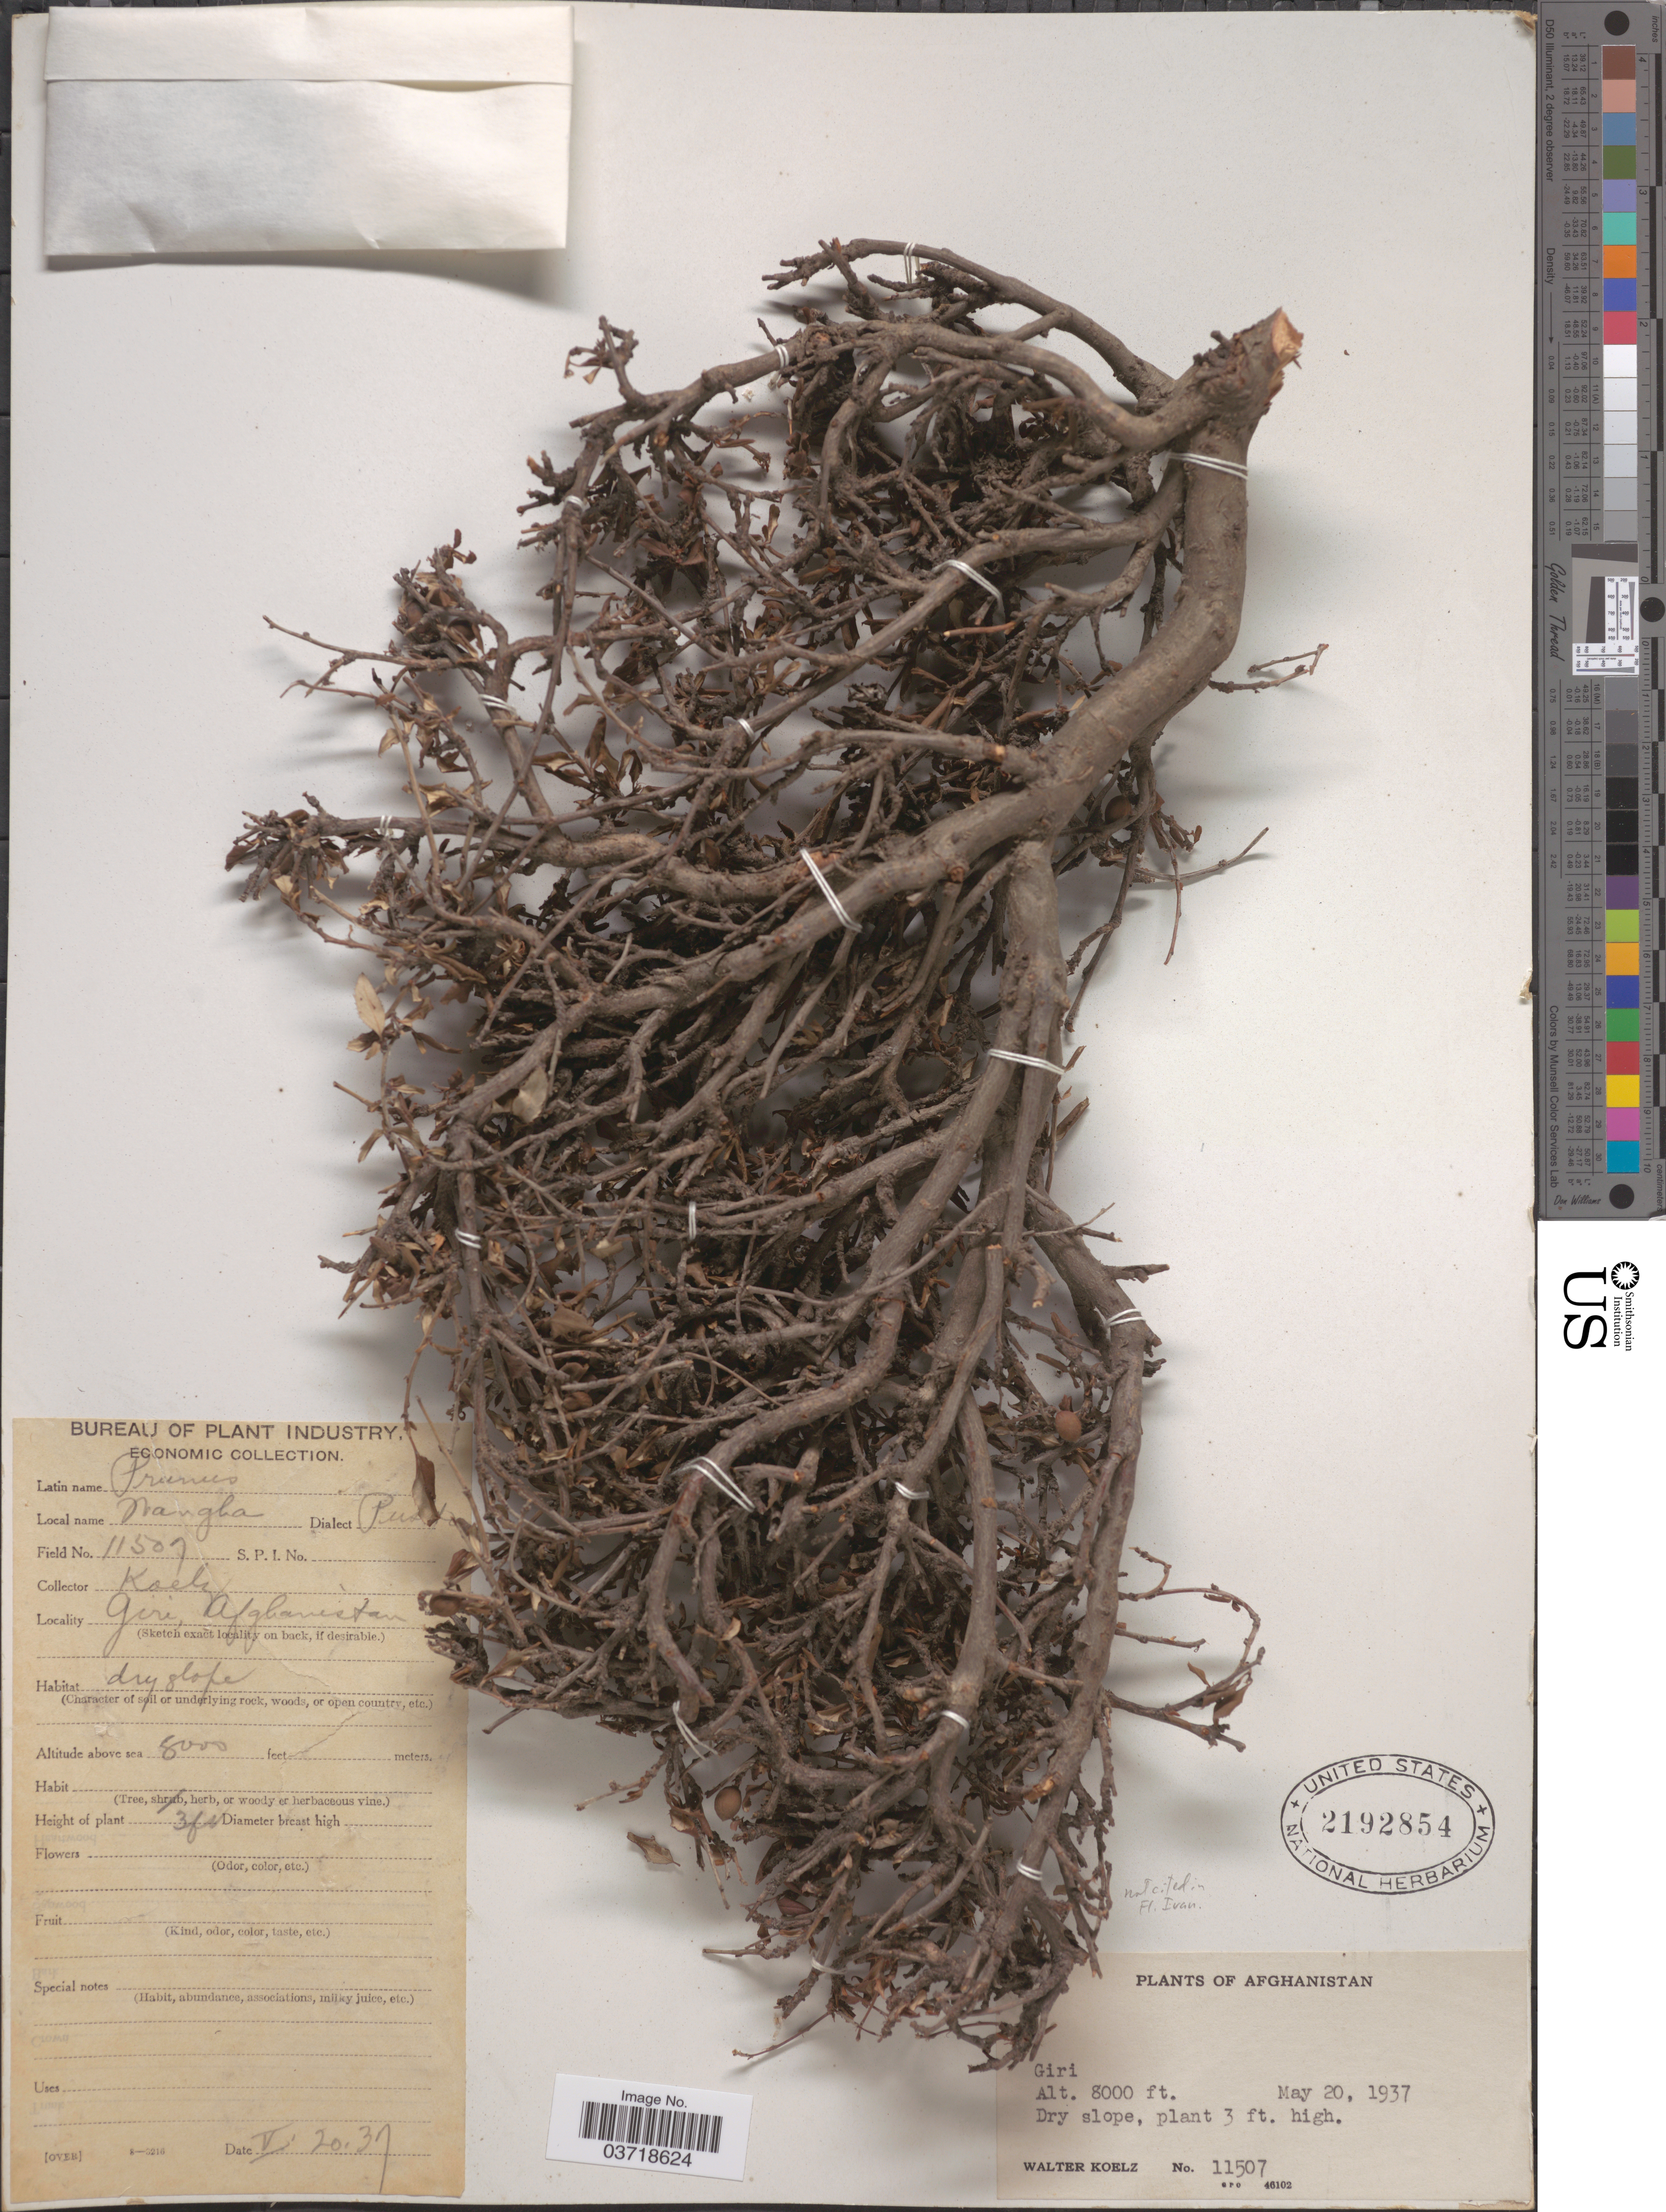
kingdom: Plantae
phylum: Tracheophyta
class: Magnoliopsida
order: Rosales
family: Rosaceae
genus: Prunus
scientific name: Prunus sp.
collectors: W. N. Koelz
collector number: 11507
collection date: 1937-05-20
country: Afghanistan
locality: Giri.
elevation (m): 2438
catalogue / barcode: US 2192854